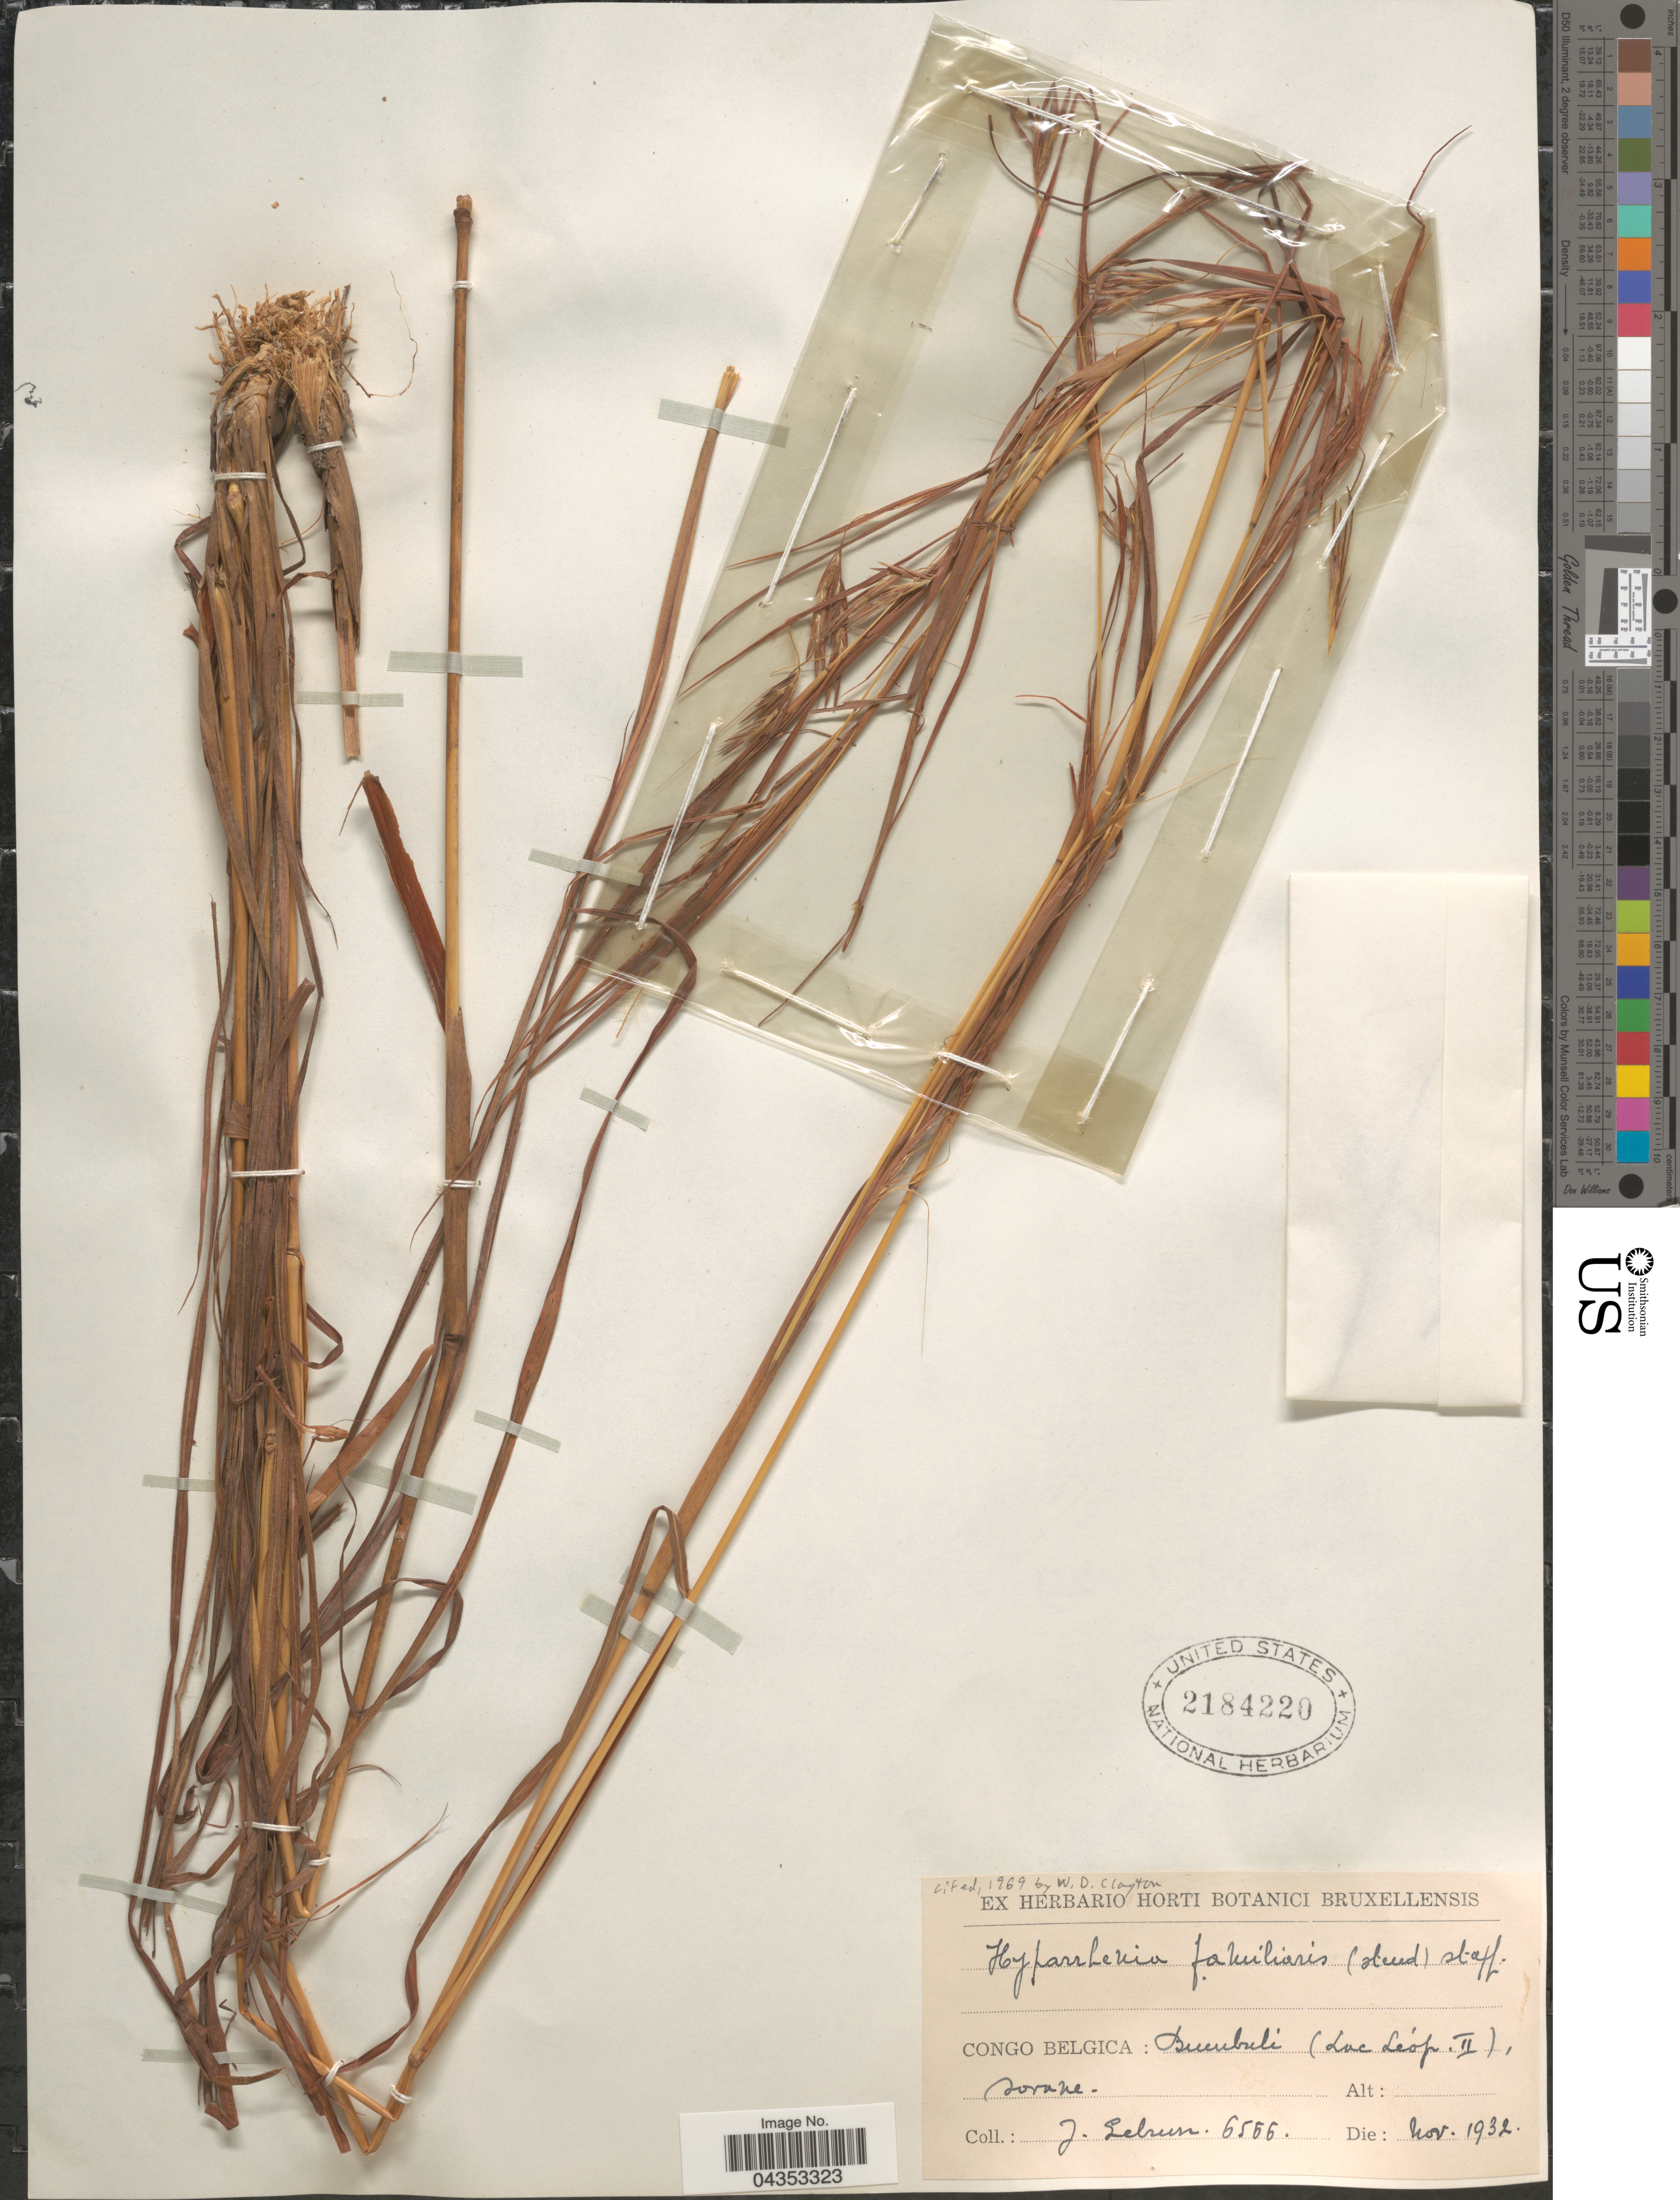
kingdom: Plantae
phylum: Tracheophyta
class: Liliopsida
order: Poales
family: Poaceae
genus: Hyparrhenia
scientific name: Hyparrhenia familiaris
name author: (Steud.) Stapf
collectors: J. A. Lebrun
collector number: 6566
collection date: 1932-11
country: Congo, Democratic Republic of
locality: Congo Belgica: Bumbuli (Lac Léop. II).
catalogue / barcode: US 2184220